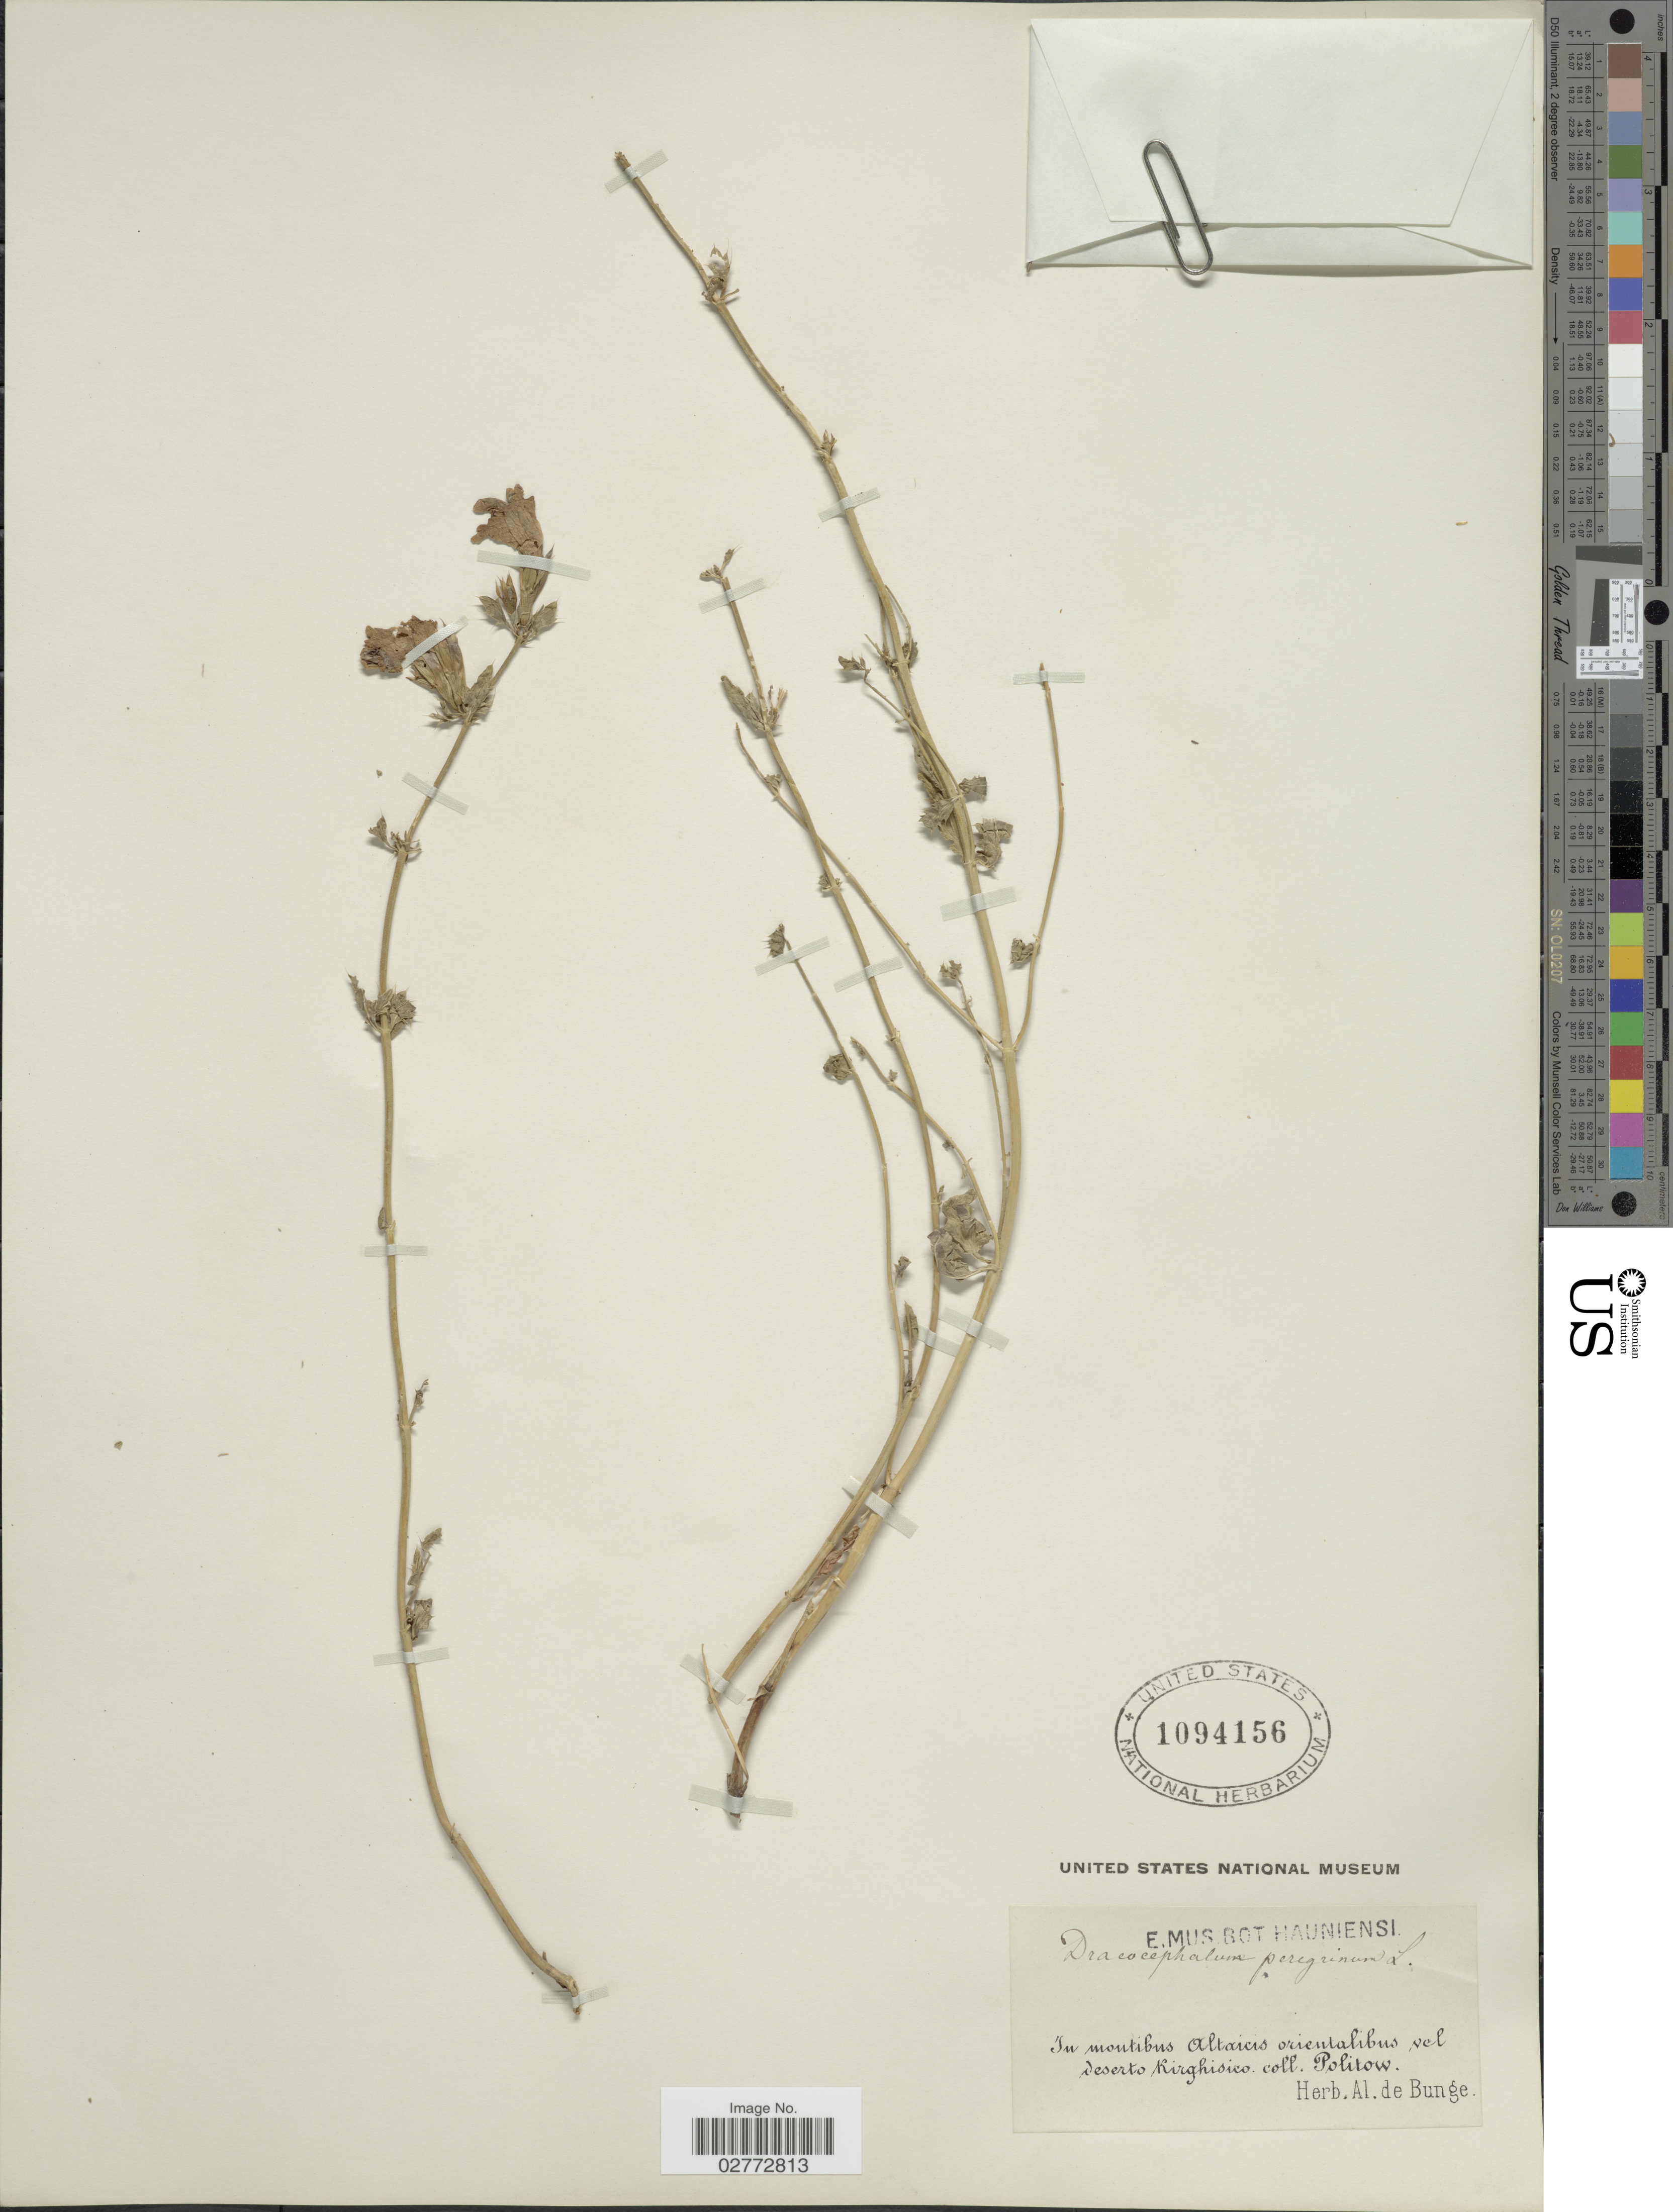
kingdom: Plantae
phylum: Tracheophyta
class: Magnoliopsida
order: Lamiales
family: Lamiaceae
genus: Dracocephalum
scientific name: Dracocephalum peregrinum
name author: L.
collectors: -. Politow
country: Kyrgyzstan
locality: In montibus Altaicis orientalibus vel deserto Kirghisico.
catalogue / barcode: US 1094156